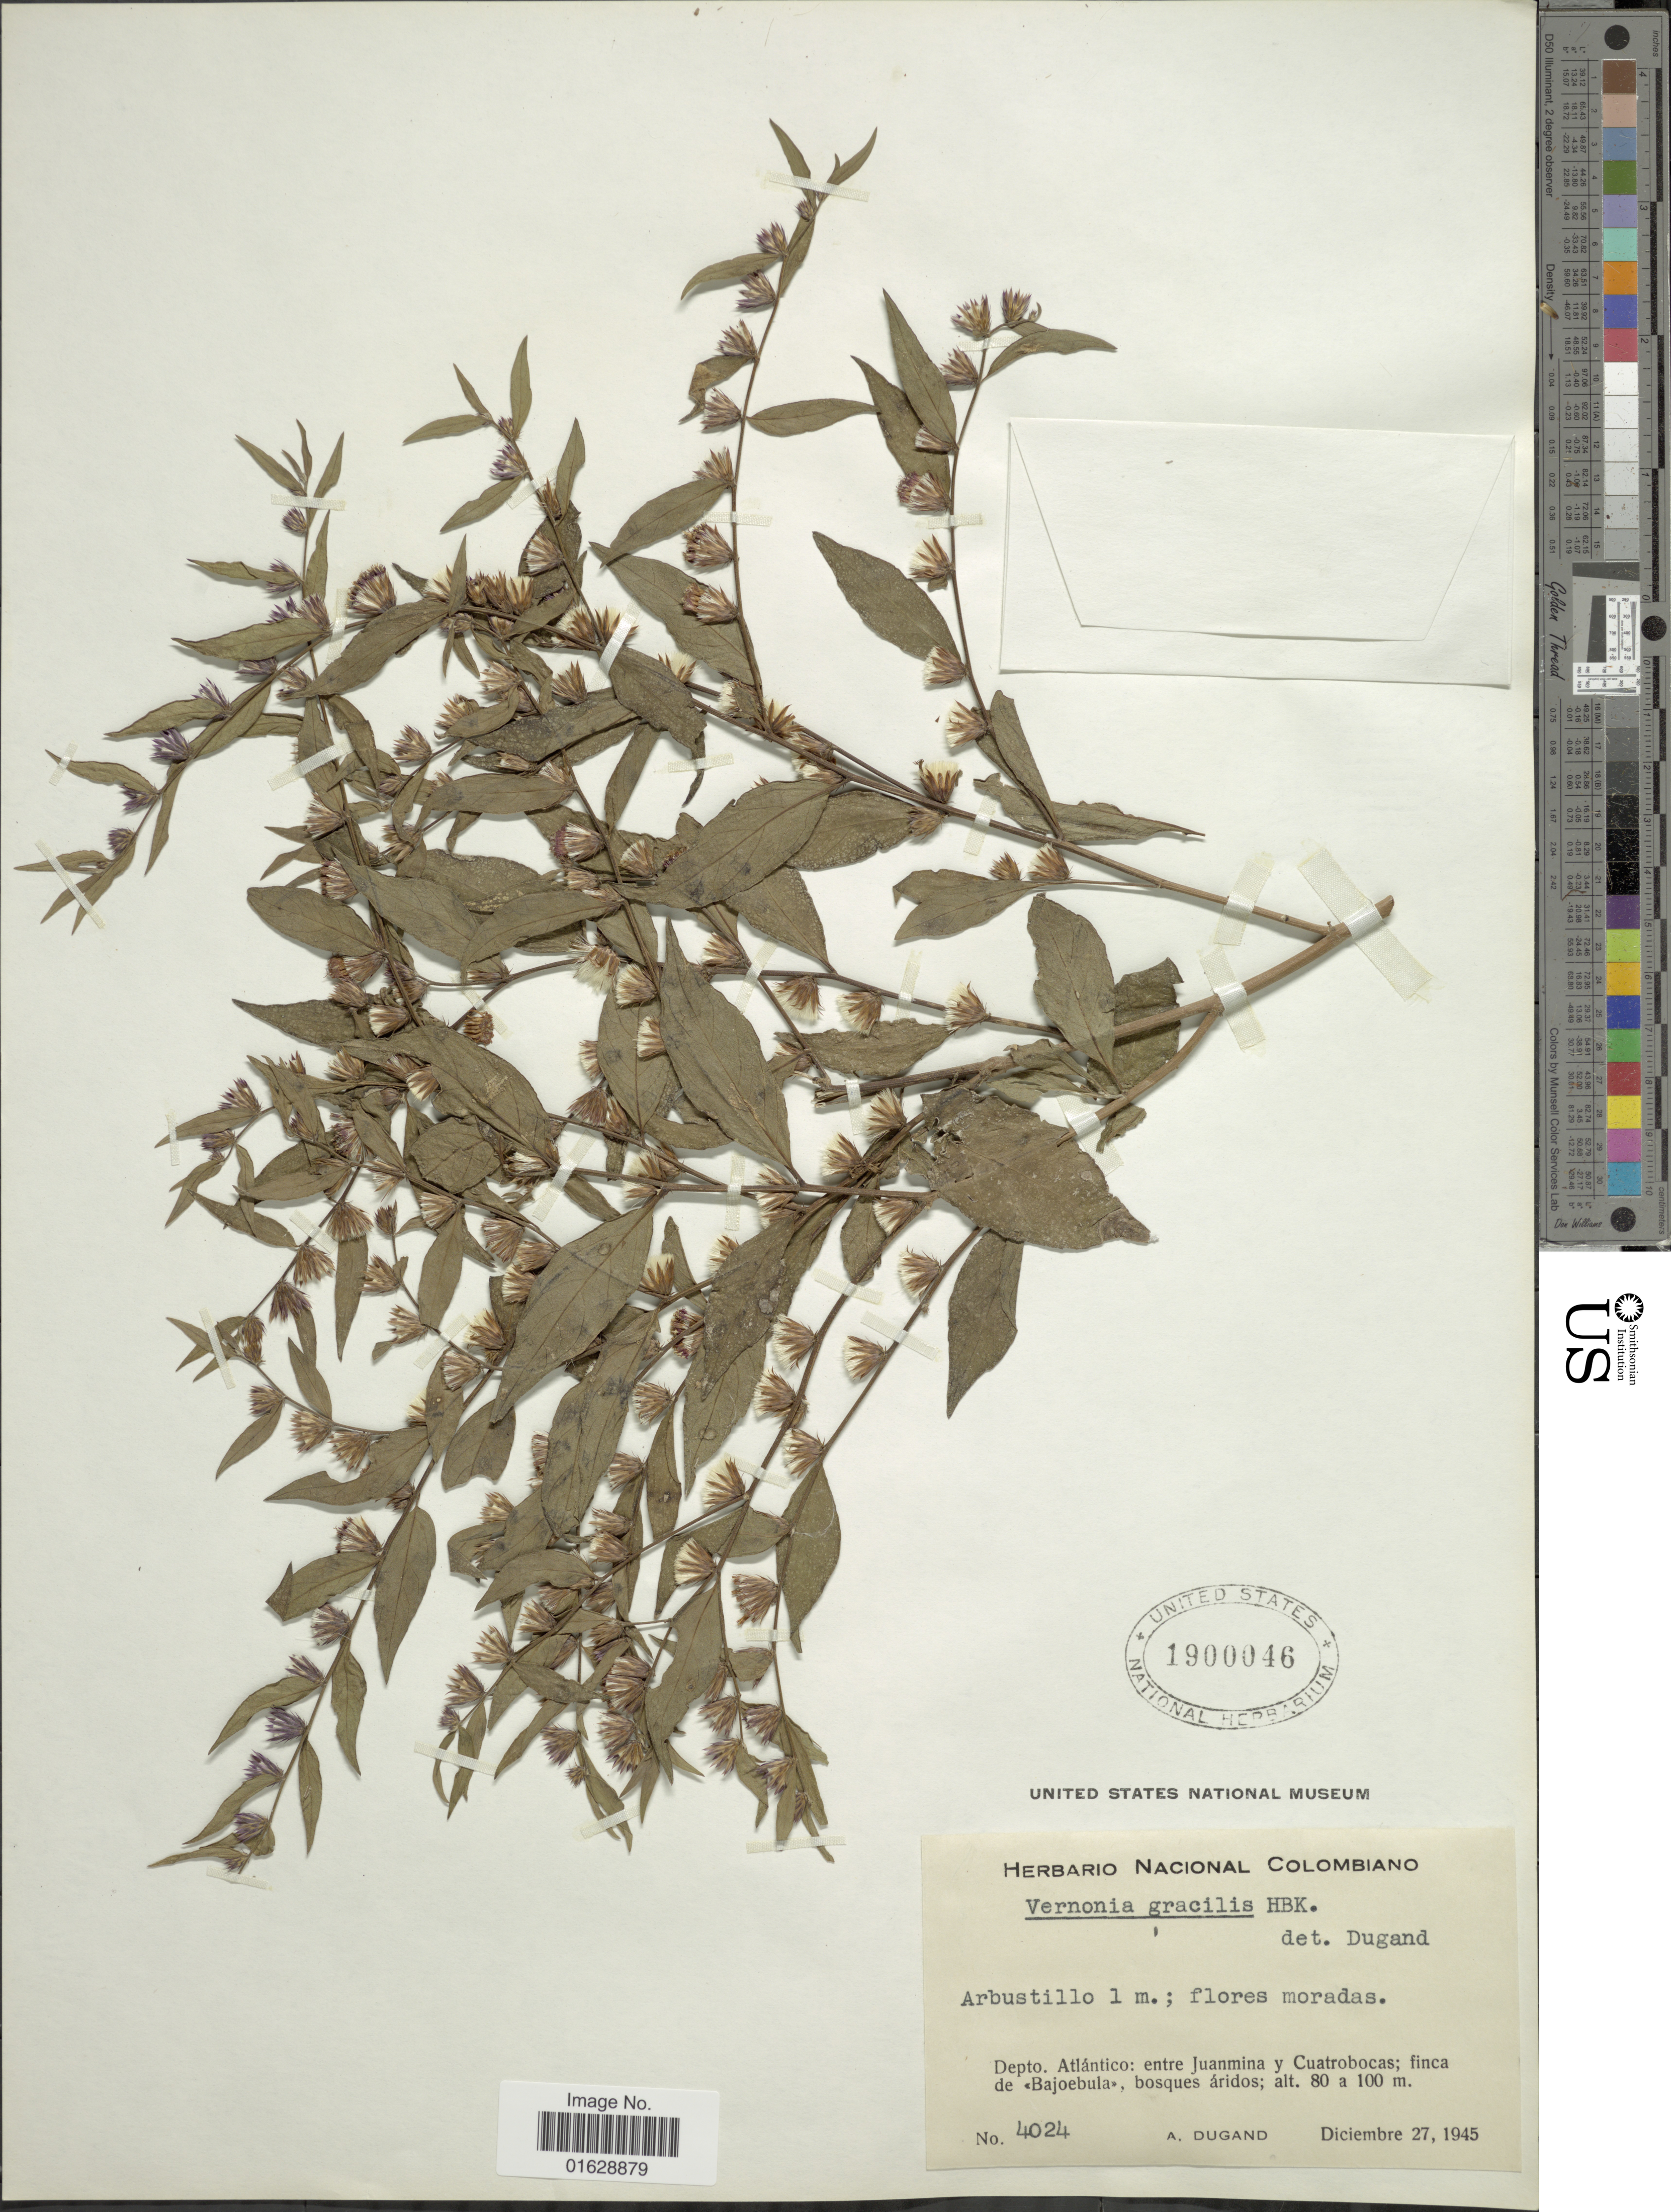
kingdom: Plantae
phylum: Tracheophyta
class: Magnoliopsida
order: Asterales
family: Asteraceae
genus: Lepidaploa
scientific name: Lepidaploa gracilis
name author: (Kunth) H. Rob.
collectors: A. Dugand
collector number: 4024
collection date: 1945-12-27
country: Colombia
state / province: Atlántico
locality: entre Juanmina y Cuatribocas; finca de Bajoebula.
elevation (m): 80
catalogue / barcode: US 1900046